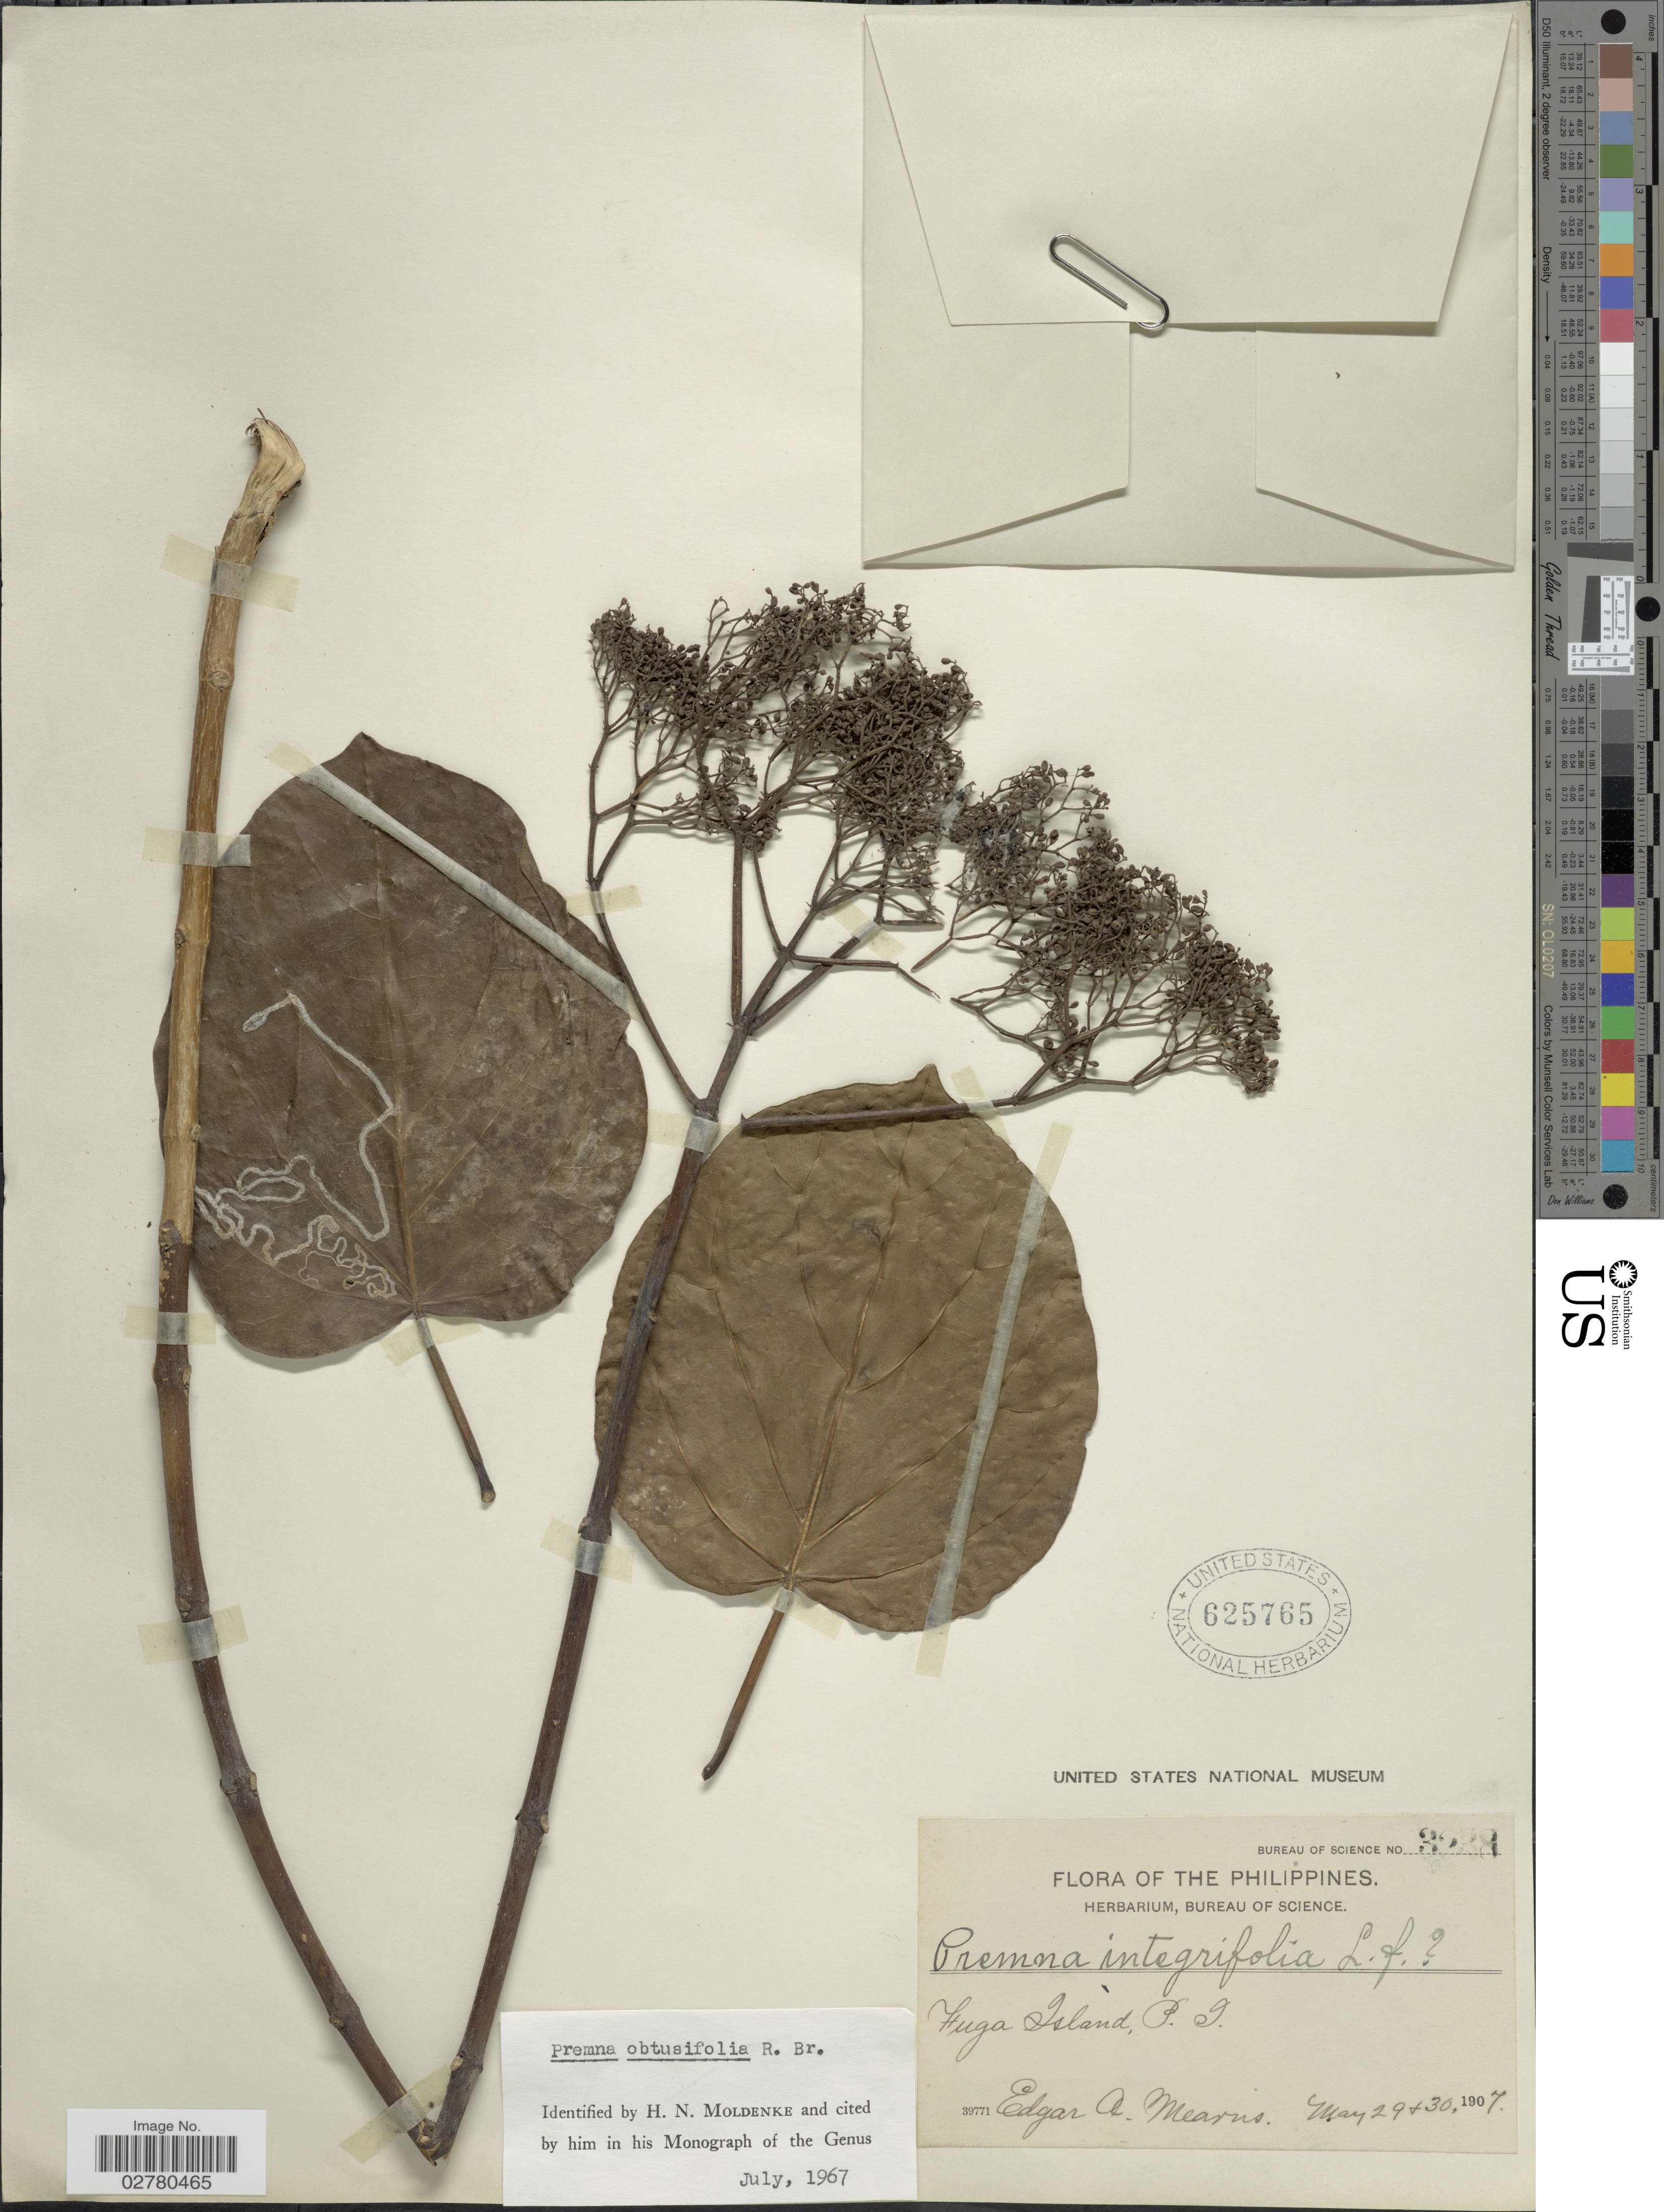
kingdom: Plantae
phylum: Tracheophyta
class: Magnoliopsida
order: Lamiales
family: Lamiaceae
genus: Premna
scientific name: Premna obtusifolia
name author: R. Br.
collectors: E. A. Mearns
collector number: Bureau of Science 3238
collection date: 1907-05-29/1907-05-30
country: Philippines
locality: Fuga Island, P. I.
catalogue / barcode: US 625765